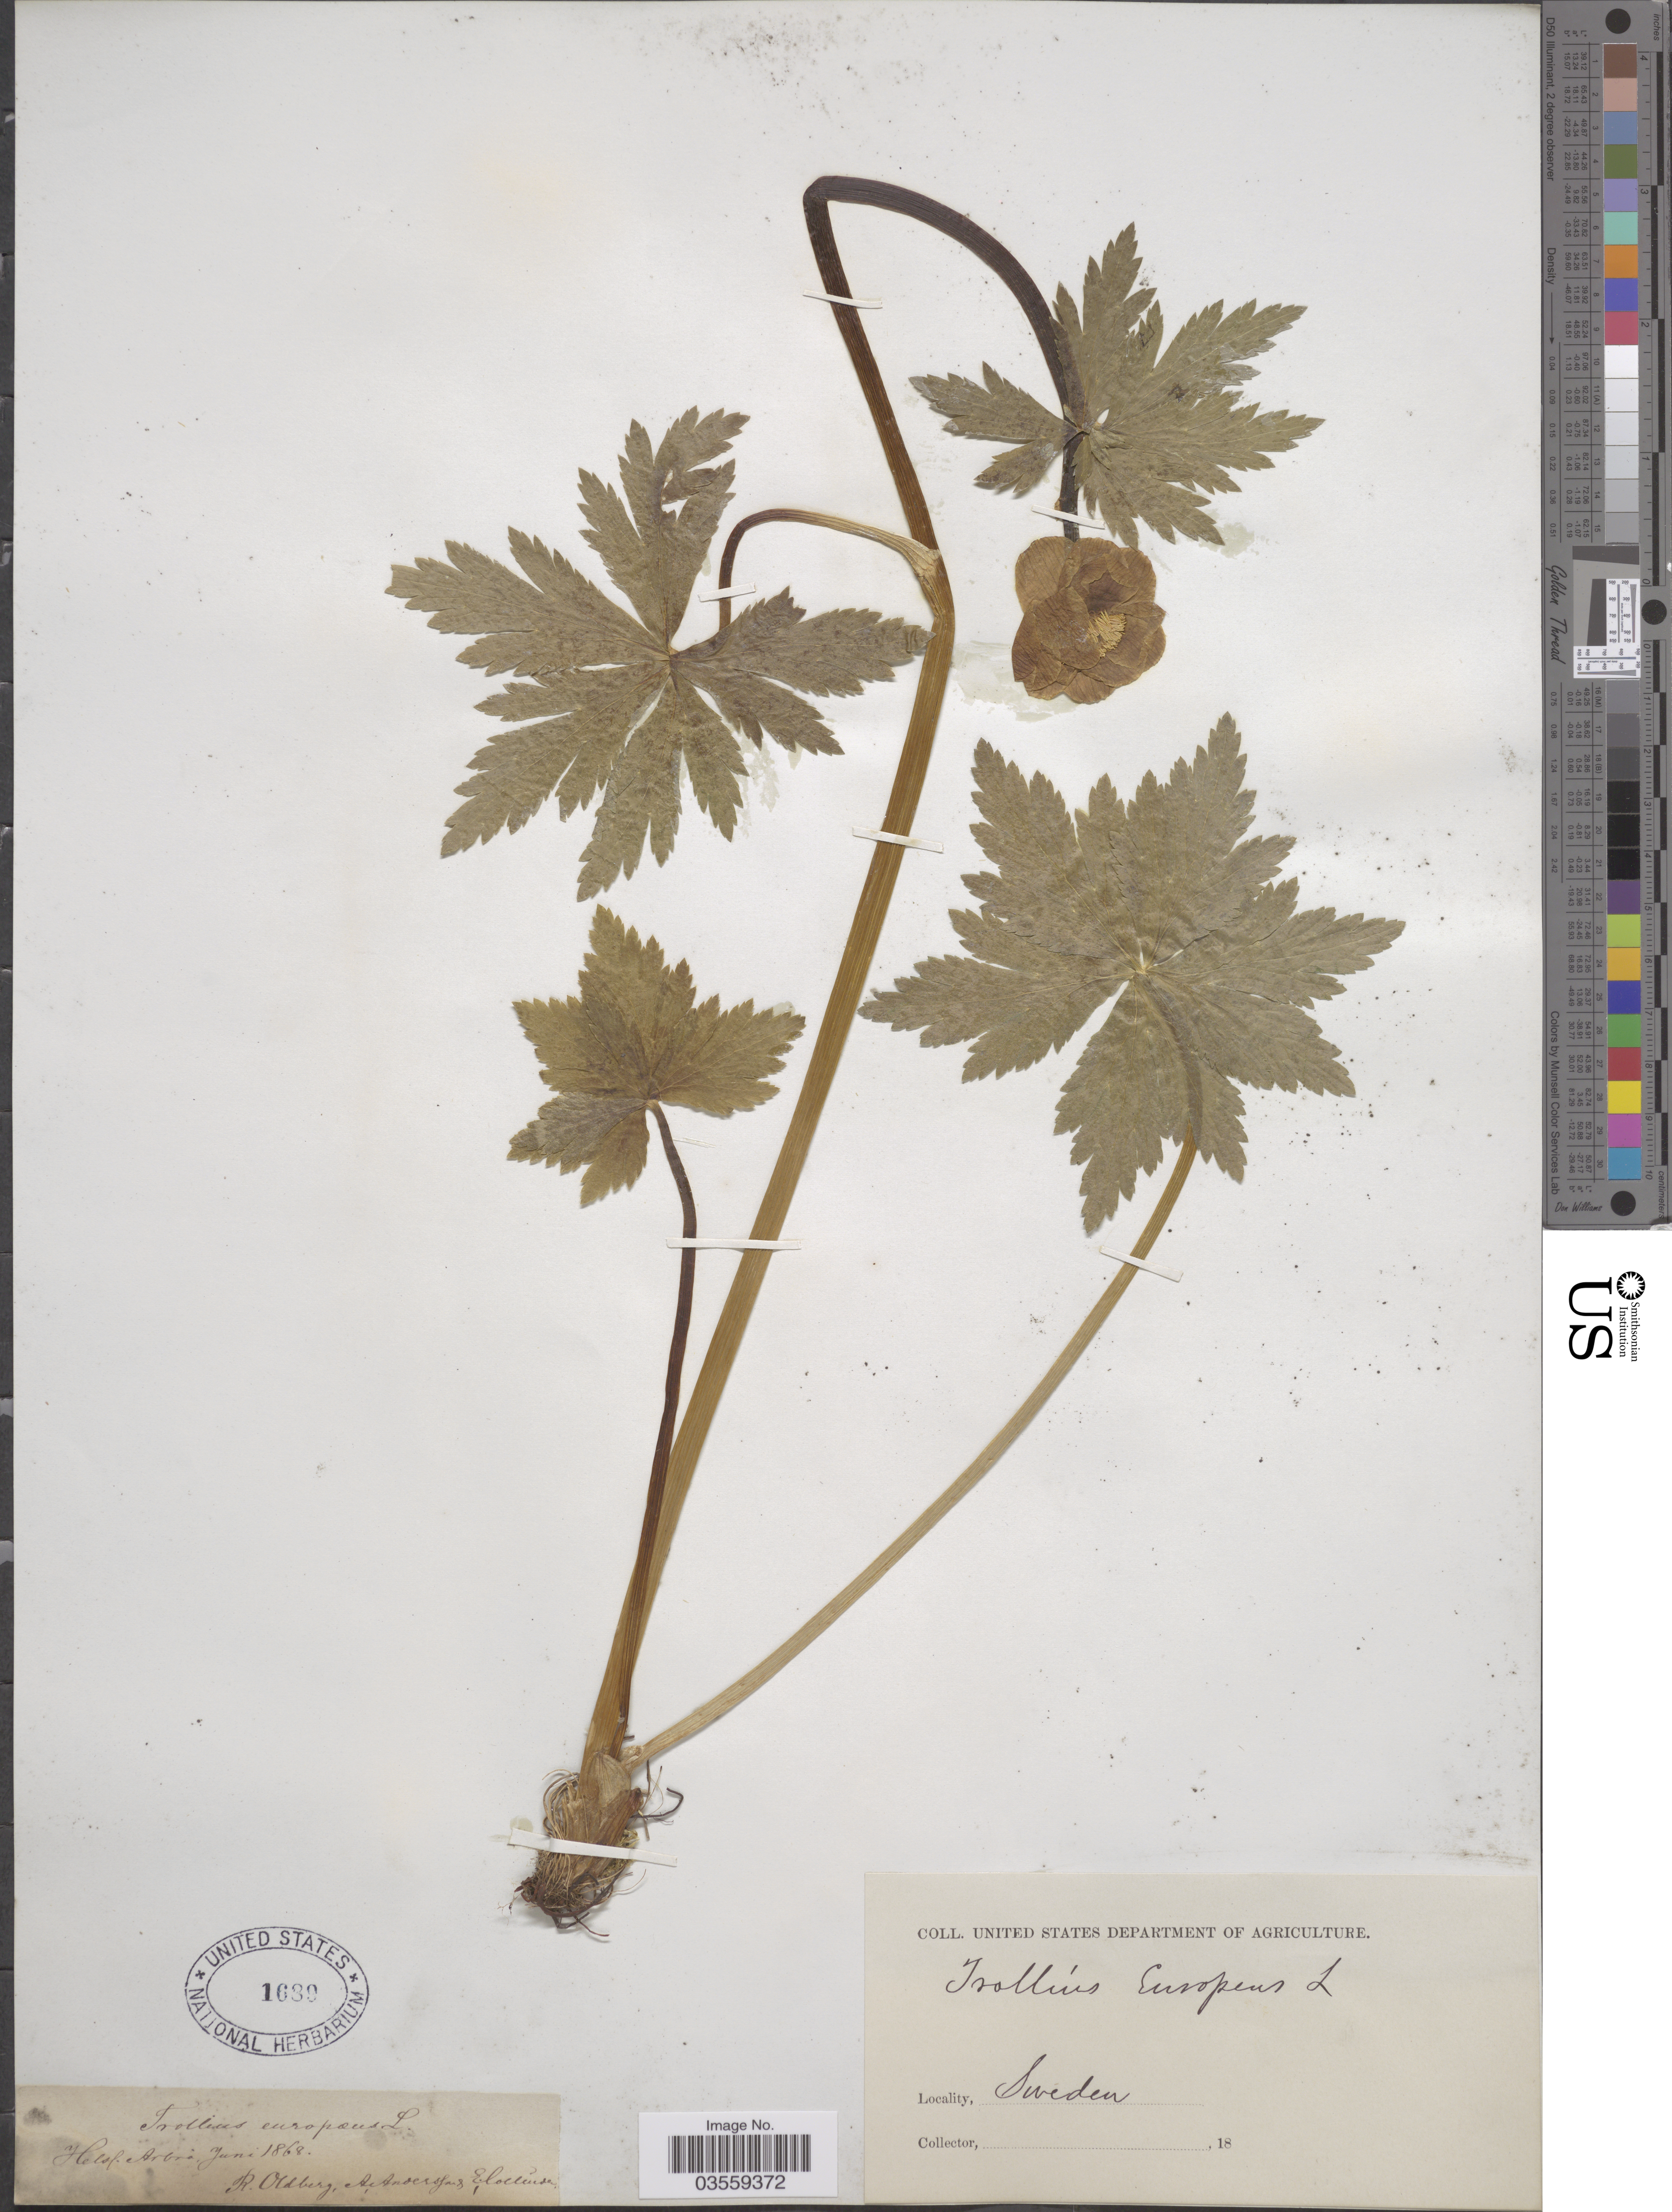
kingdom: Plantae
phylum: Tracheophyta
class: Magnoliopsida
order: Ranunculales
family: Ranunculaceae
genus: Trollius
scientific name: Trollius europaeus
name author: L.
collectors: R. Oldberg, A. Andersson & E. Collinder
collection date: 1868-06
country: Sweden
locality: Helsf. Arbra.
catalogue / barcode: US 1689